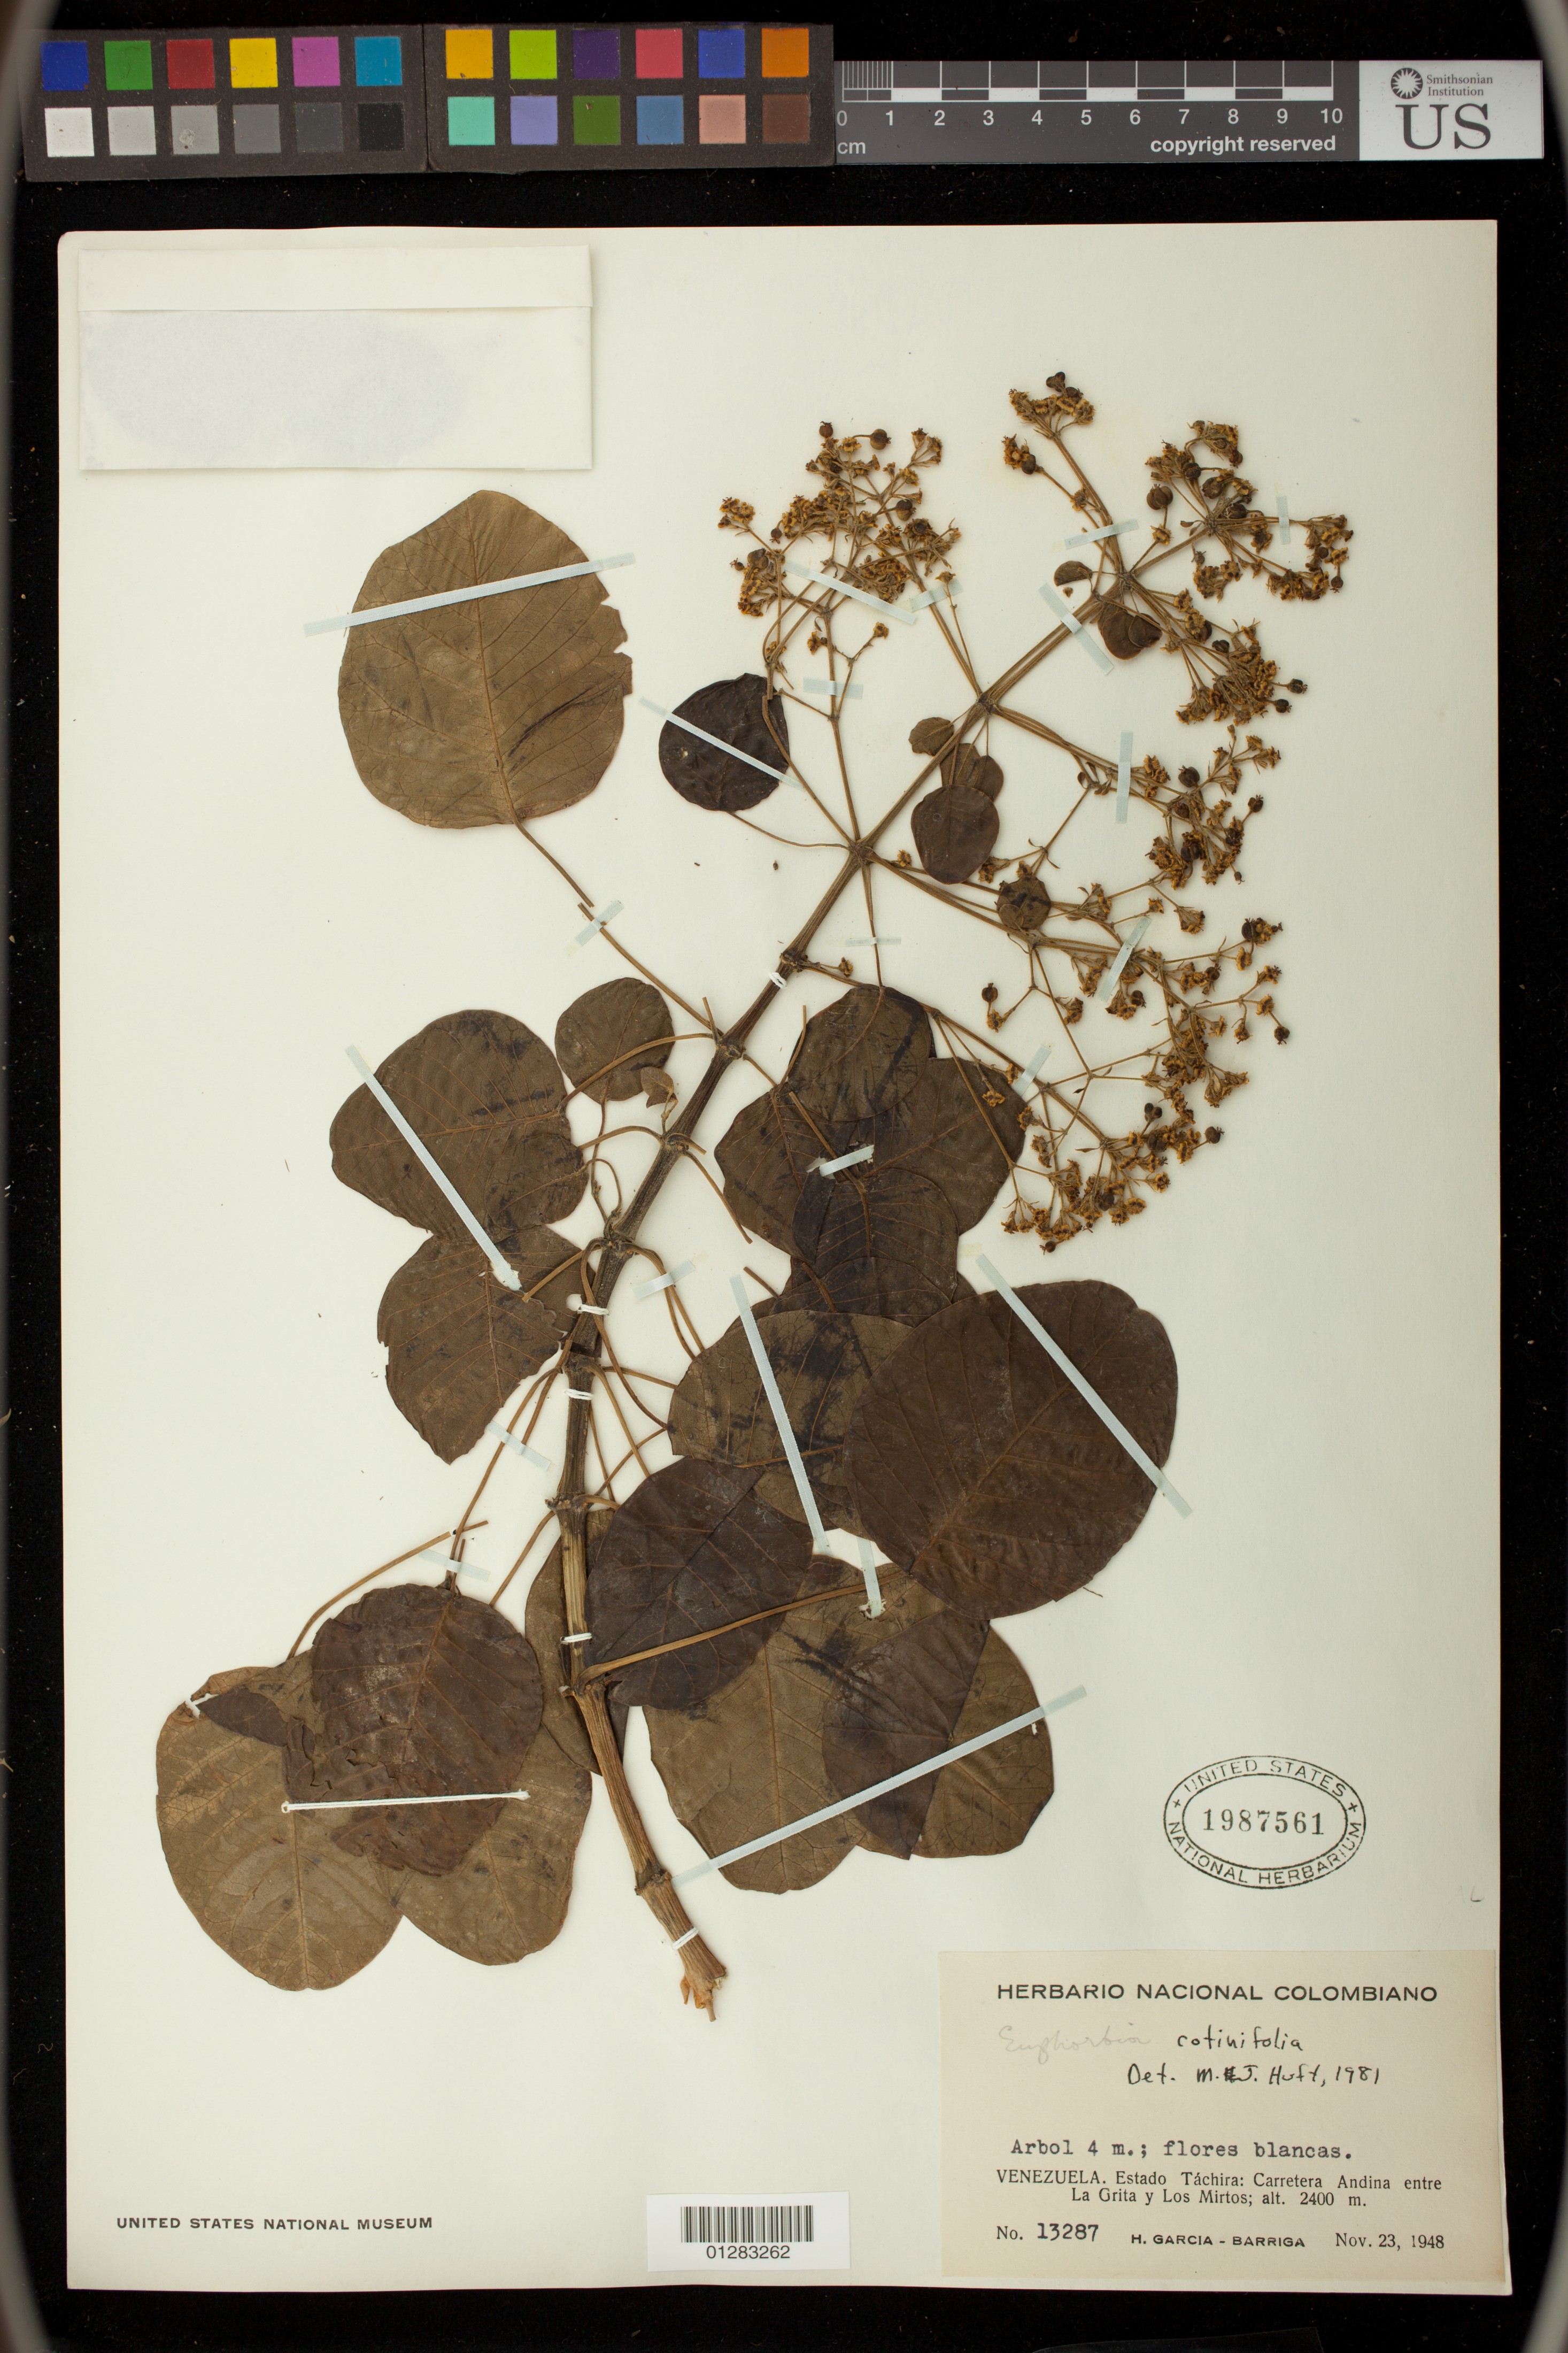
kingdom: Plantae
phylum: Tracheophyta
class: Magnoliopsida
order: Malpighiales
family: Euphorbiaceae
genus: Euphorbia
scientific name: Euphorbia cotinifolia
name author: L.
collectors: H. García Barriga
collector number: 13287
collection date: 1948-11-23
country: Venezuela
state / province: Táchira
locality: Carretera Andina entre La Grita y Los Mirtos.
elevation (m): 2400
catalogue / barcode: US 1987561